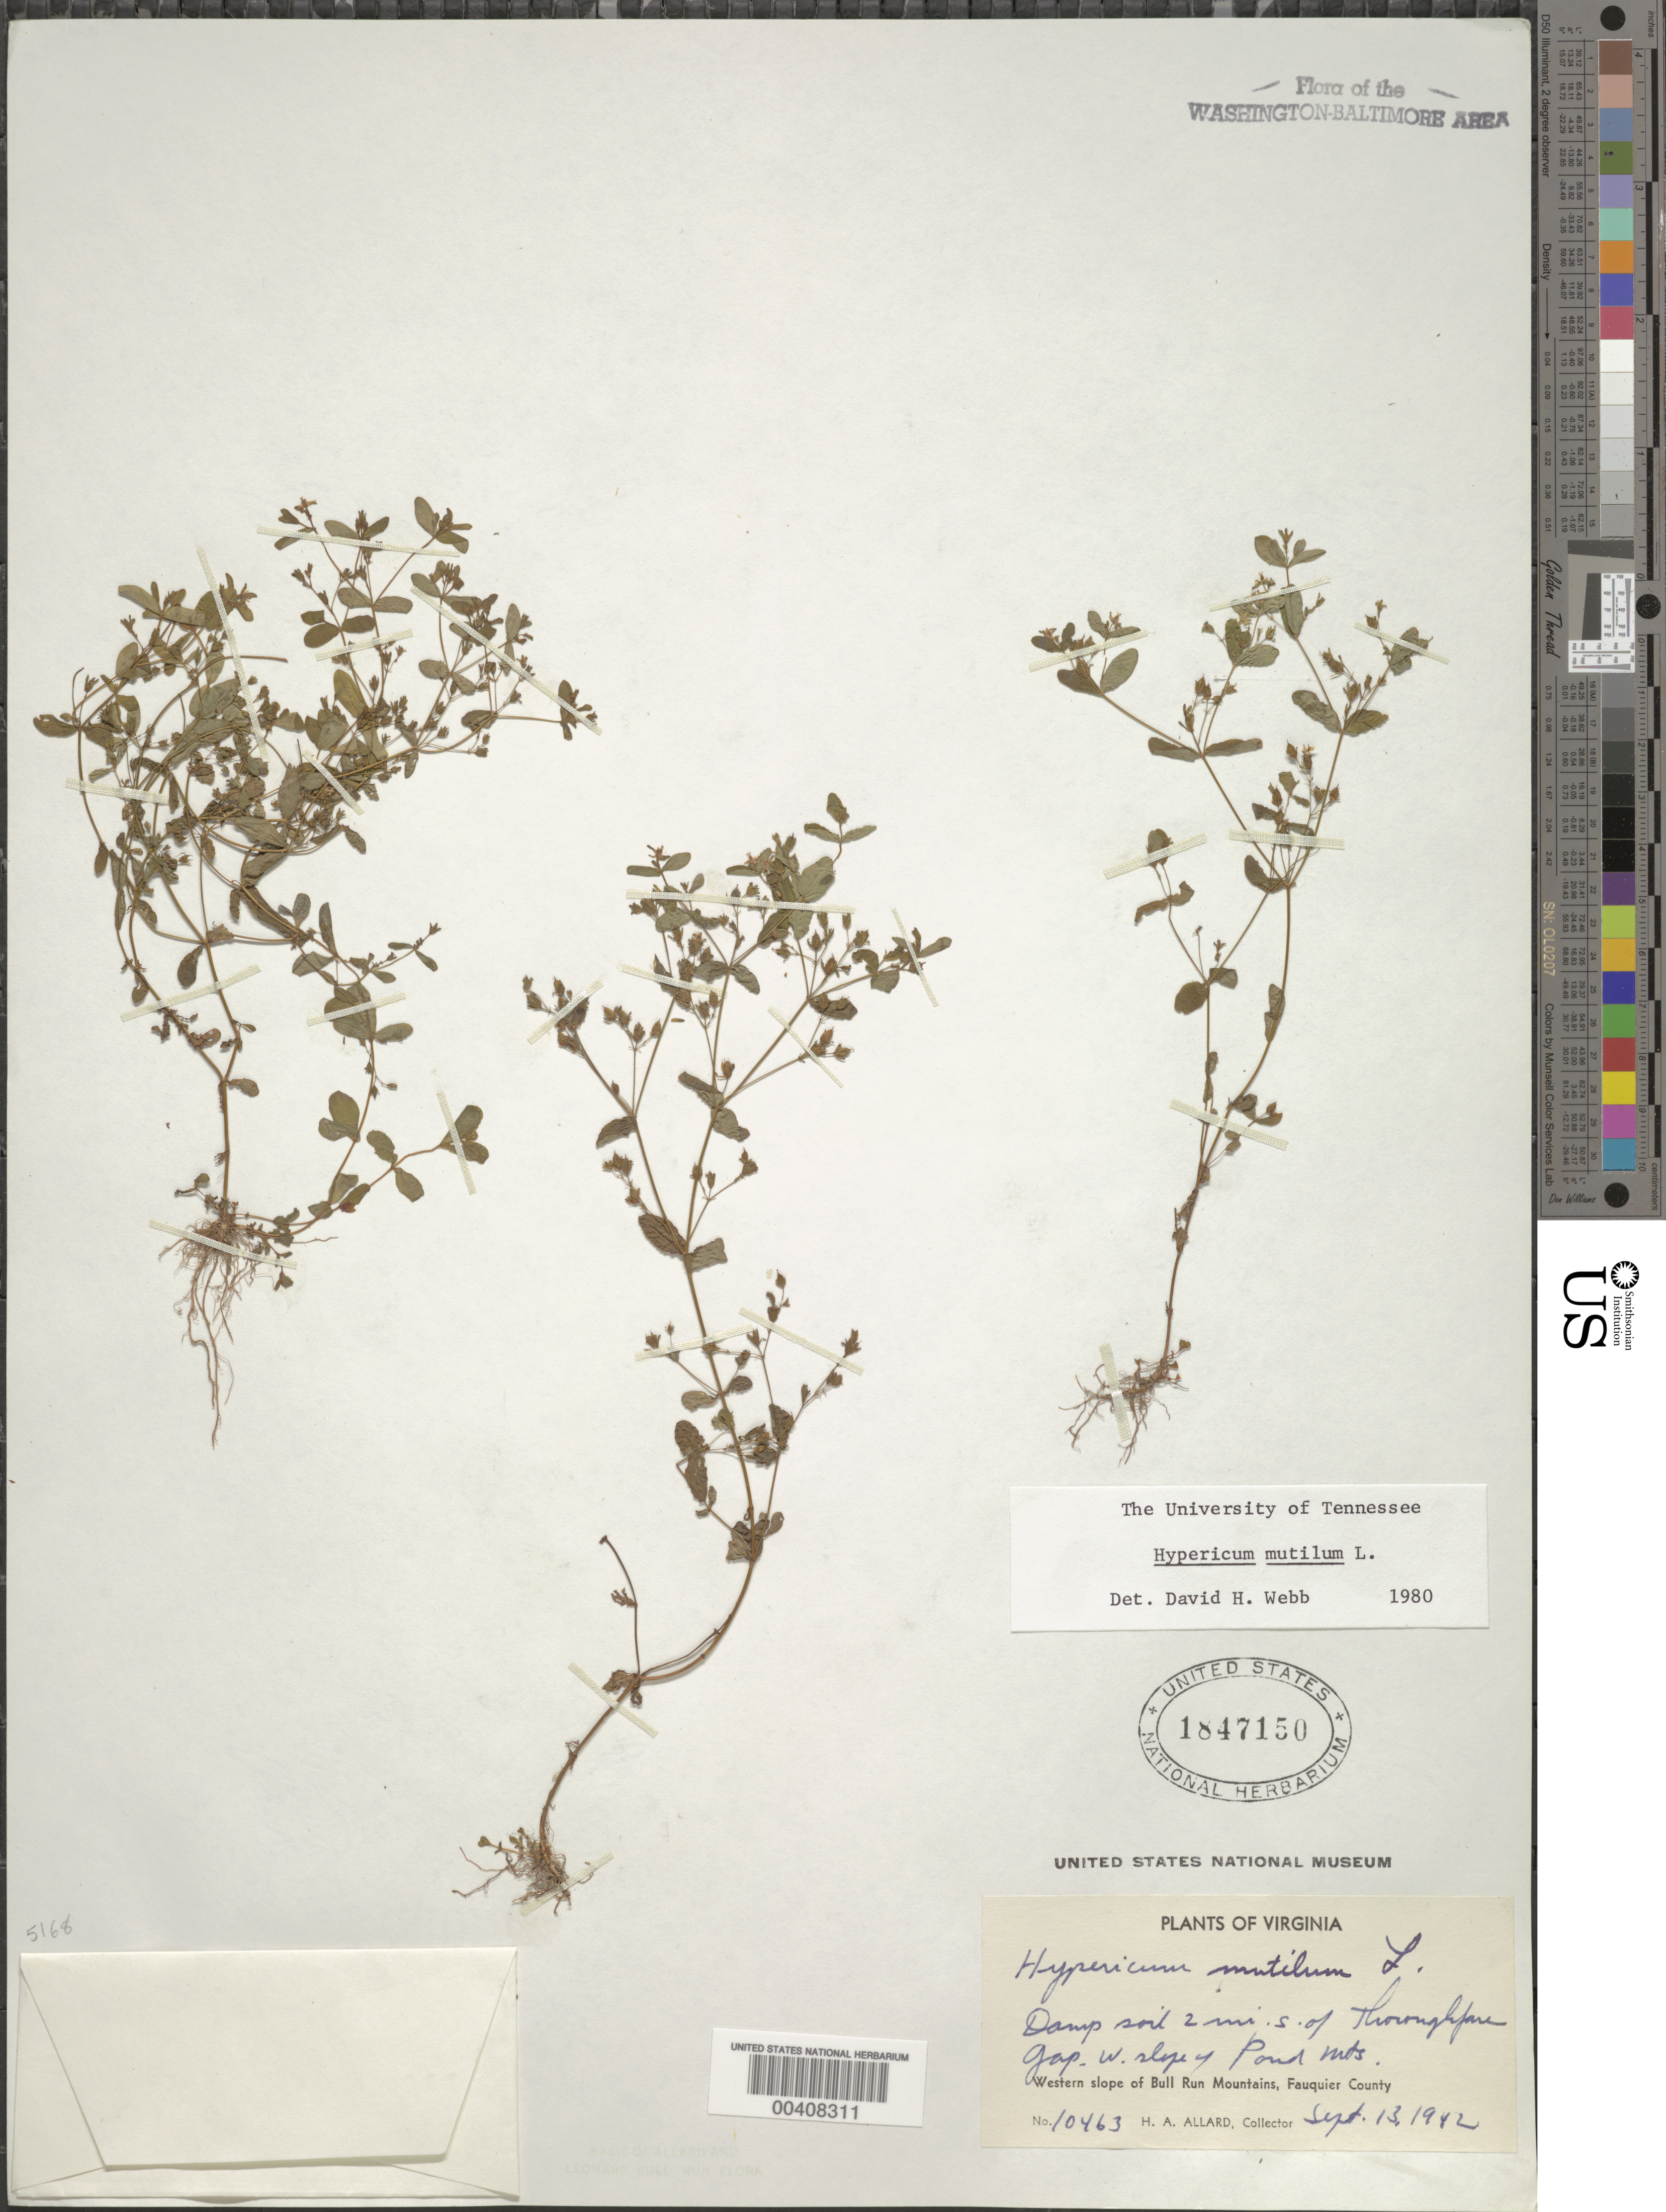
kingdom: Plantae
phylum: Tracheophyta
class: Magnoliopsida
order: Malpighiales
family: Hypericaceae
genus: Hypericum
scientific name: Hypericum mutilum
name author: L.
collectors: H. A. Allard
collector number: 10463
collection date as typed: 13 Sep 1942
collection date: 1942-09-13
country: United States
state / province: Virginia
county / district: Fauquier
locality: S of Thoroughfare Gap, W of Pond Mountains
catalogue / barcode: US 1847150